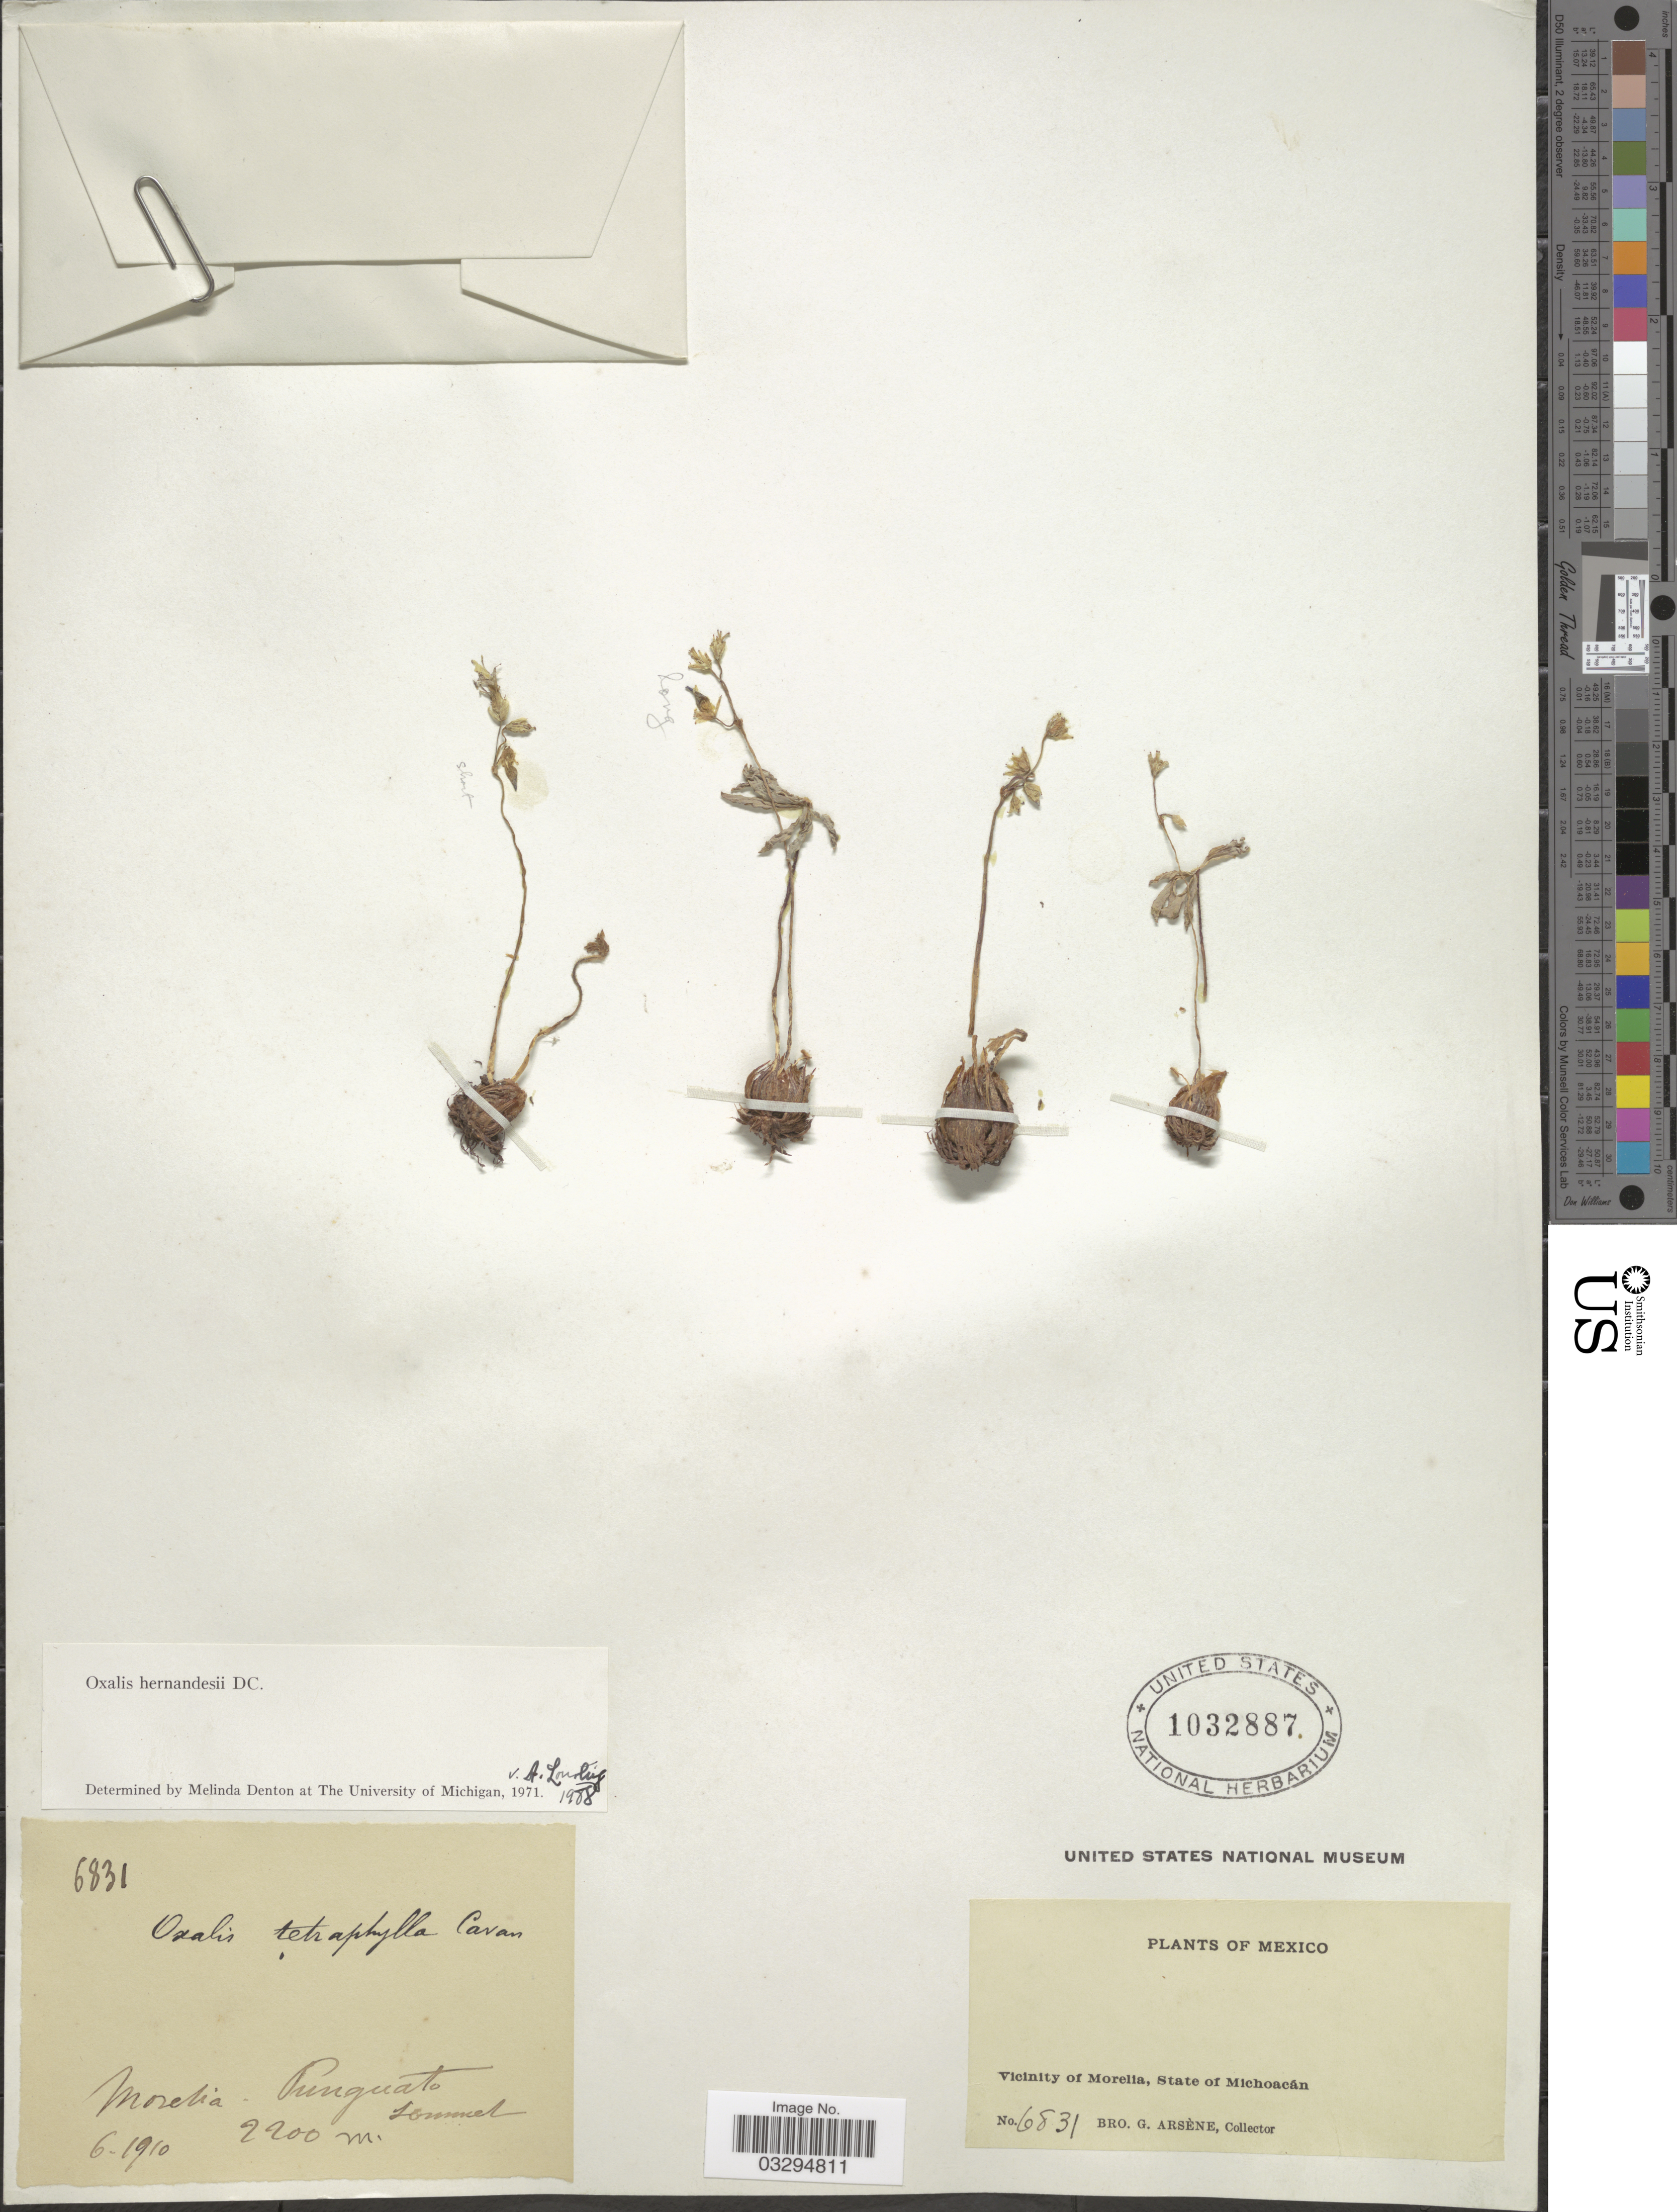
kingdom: Plantae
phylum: Tracheophyta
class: Magnoliopsida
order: Oxalidales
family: Oxalidaceae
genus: Oxalis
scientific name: Oxalis hernandezii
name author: Moc. & Sessé ex DC.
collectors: Bro. G. Arsène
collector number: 6831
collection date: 1910-06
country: Mexico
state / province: Michoacán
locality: Vicinity of Morelia, Punguato.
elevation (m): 2200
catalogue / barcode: US 1032887